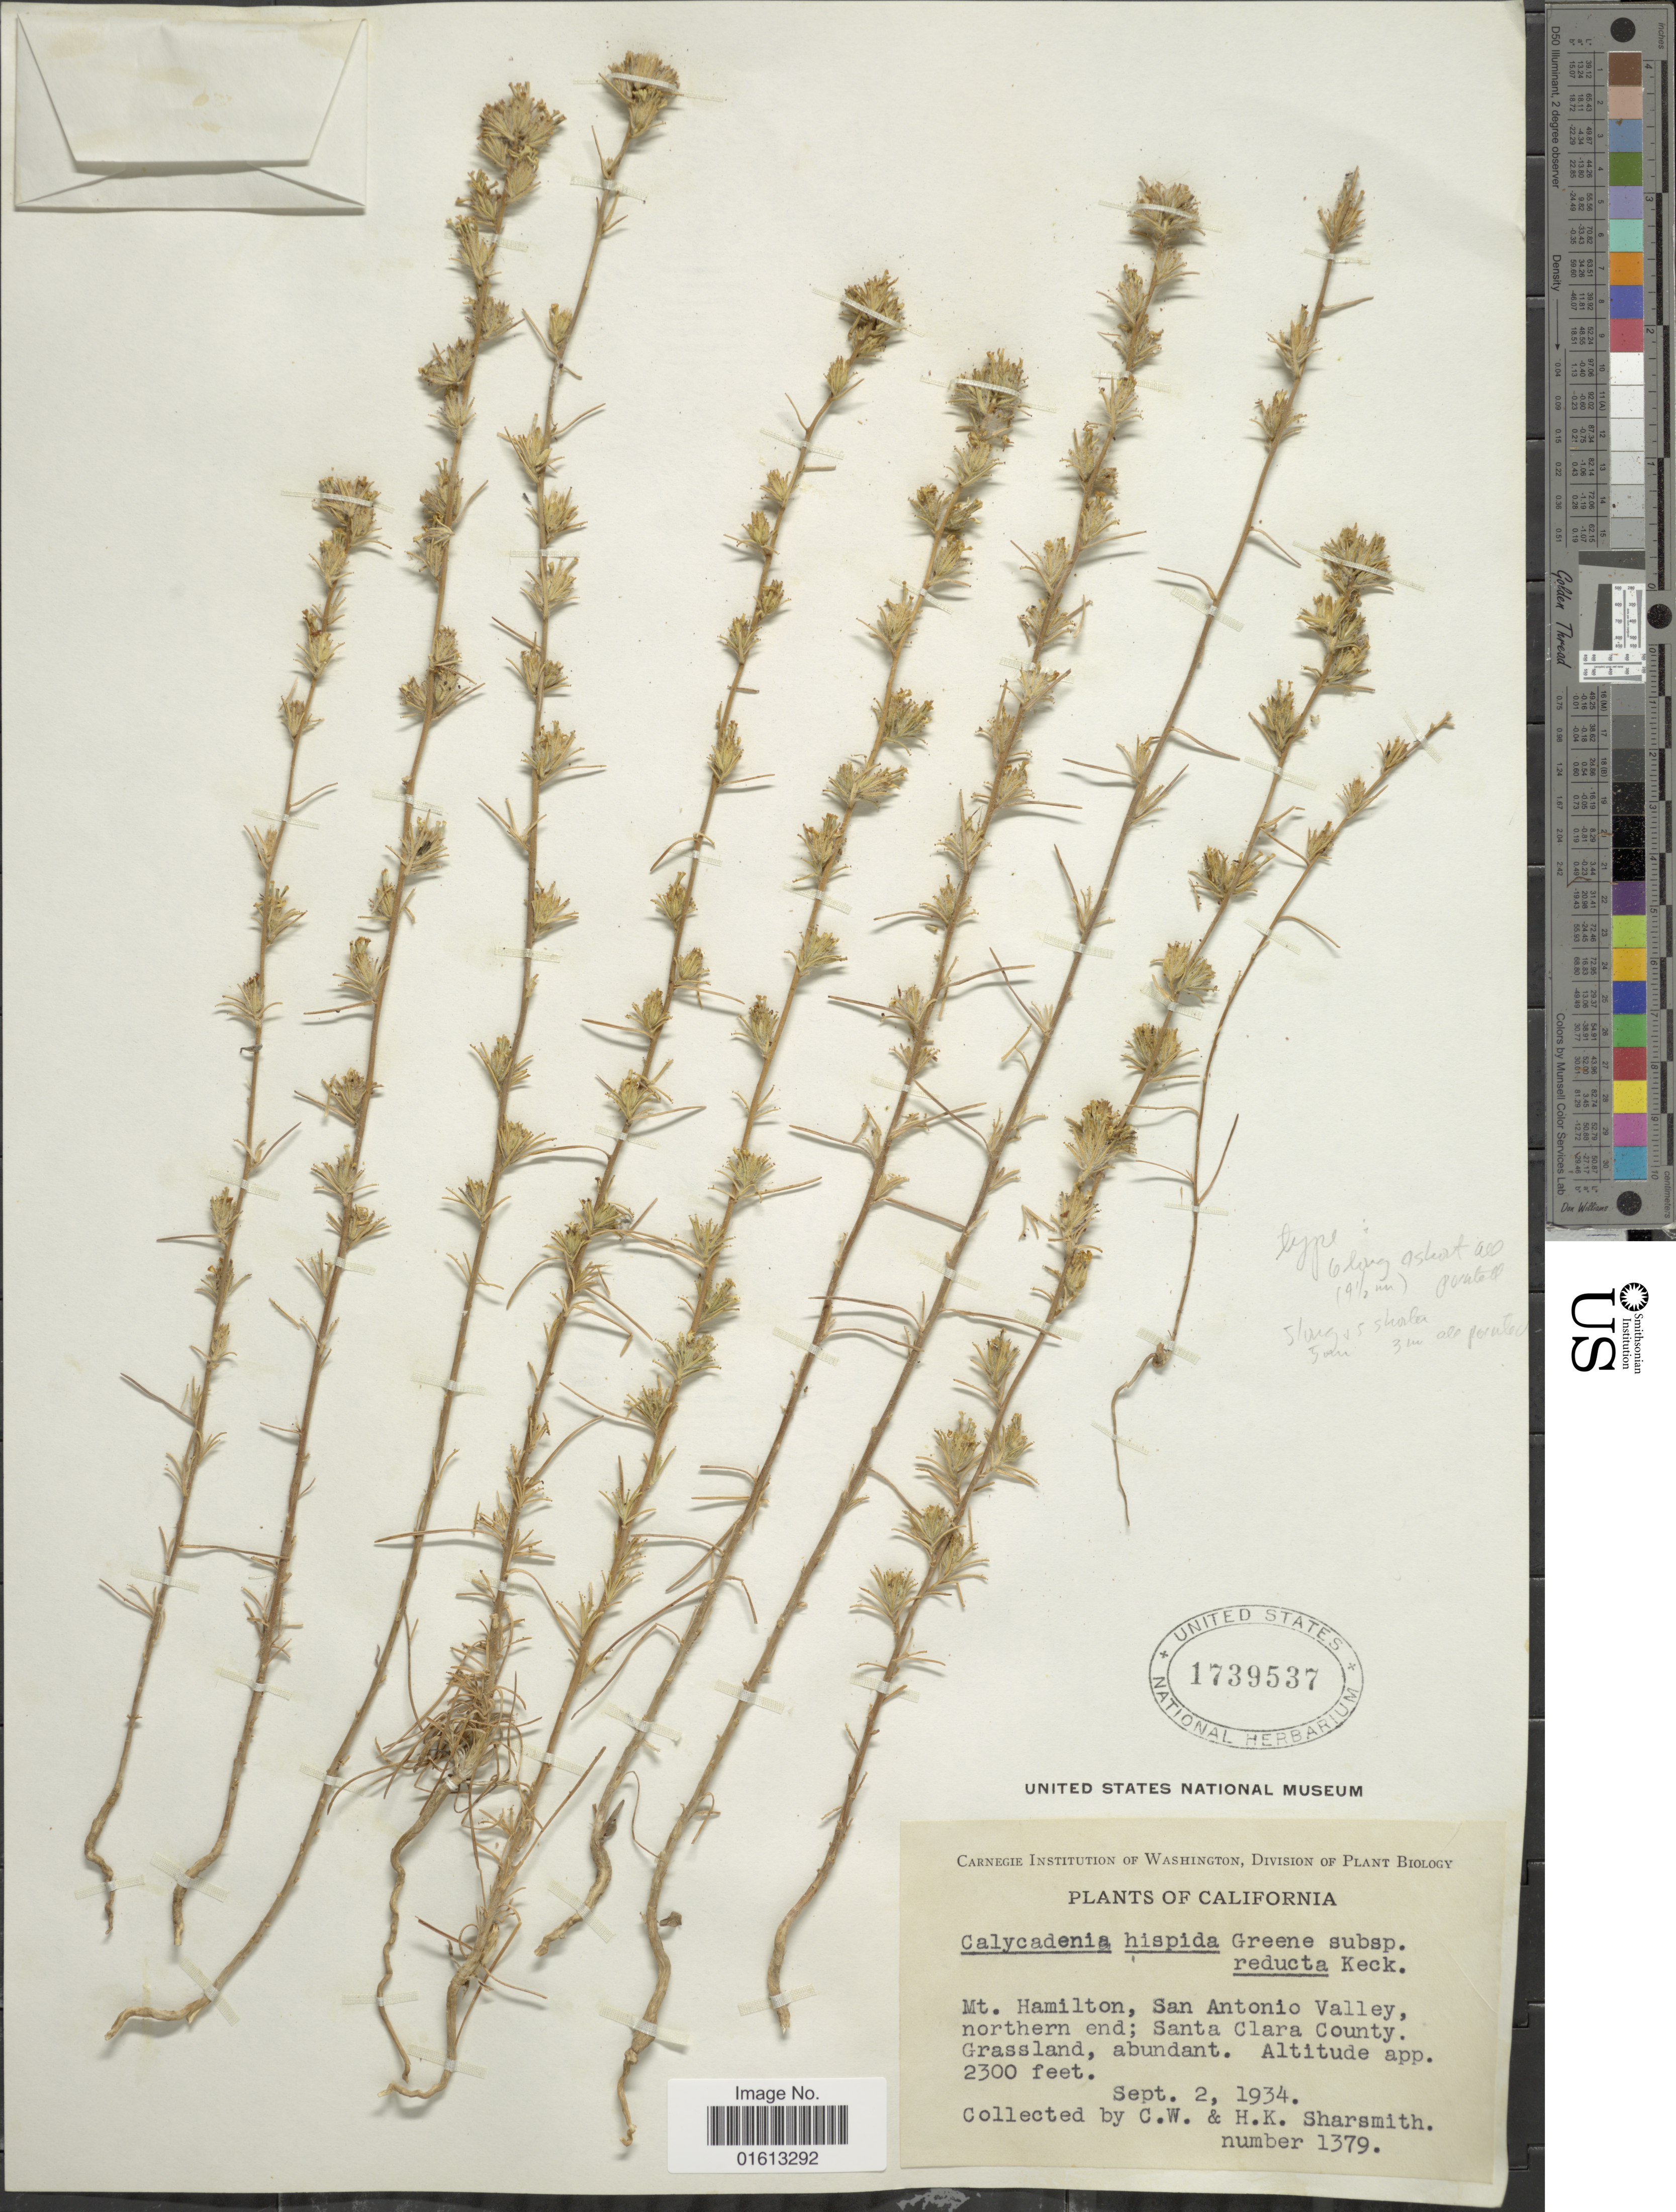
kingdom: Plantae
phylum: Tracheophyta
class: Magnoliopsida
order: Asterales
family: Asteraceae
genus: Calycadenia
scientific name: Calycadenia hispida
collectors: C. Sharsmith & H. Sharsmith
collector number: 1379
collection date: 1934-09-02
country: United States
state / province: California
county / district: Santa Clara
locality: Mt. Hamilton, San Antonio Valley, northern end; Santa Clara County, Grassland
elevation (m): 701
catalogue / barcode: US 1739537